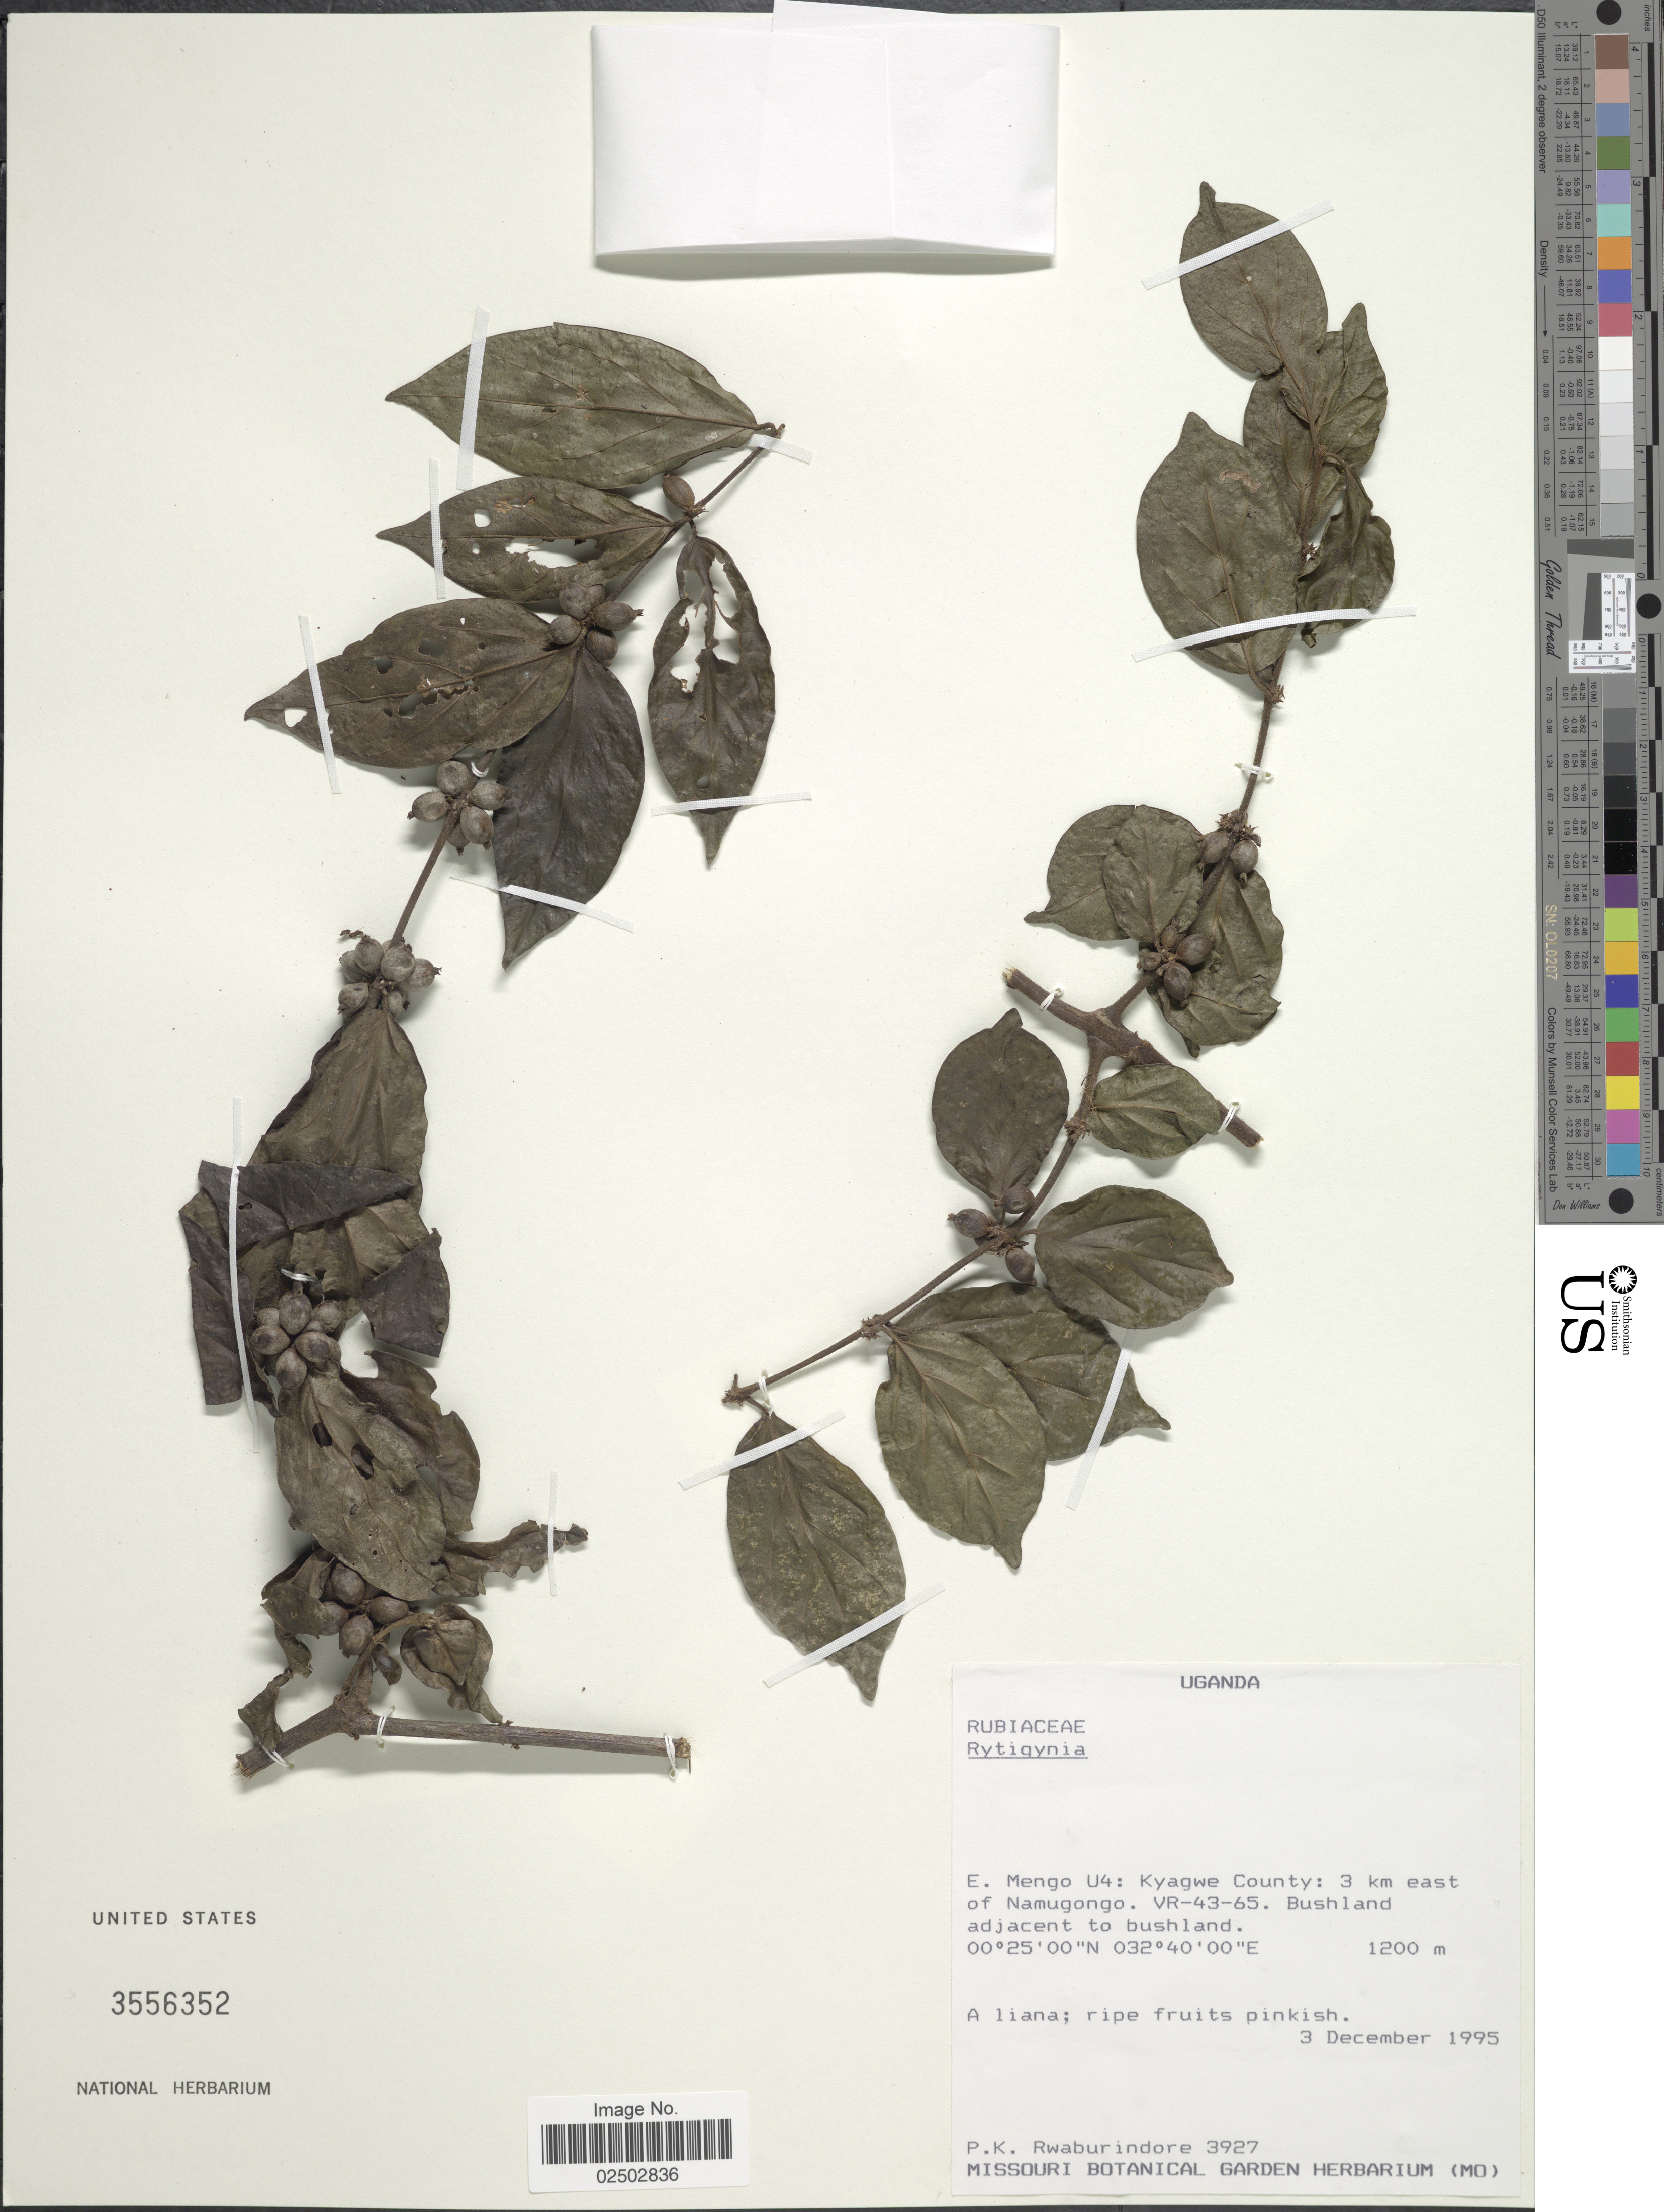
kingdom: Plantae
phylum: Tracheophyta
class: Magnoliopsida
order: Gentianales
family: Rubiaceae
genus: Rytigynia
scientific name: Rytigynia sp.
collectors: P. Rwaburindore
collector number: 3927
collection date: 1995-12-03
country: Uganda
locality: E. Mengo U4: Kyagwe County: 3 km east of Namugongo, VR-43-65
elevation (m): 1200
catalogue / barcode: US 3556352